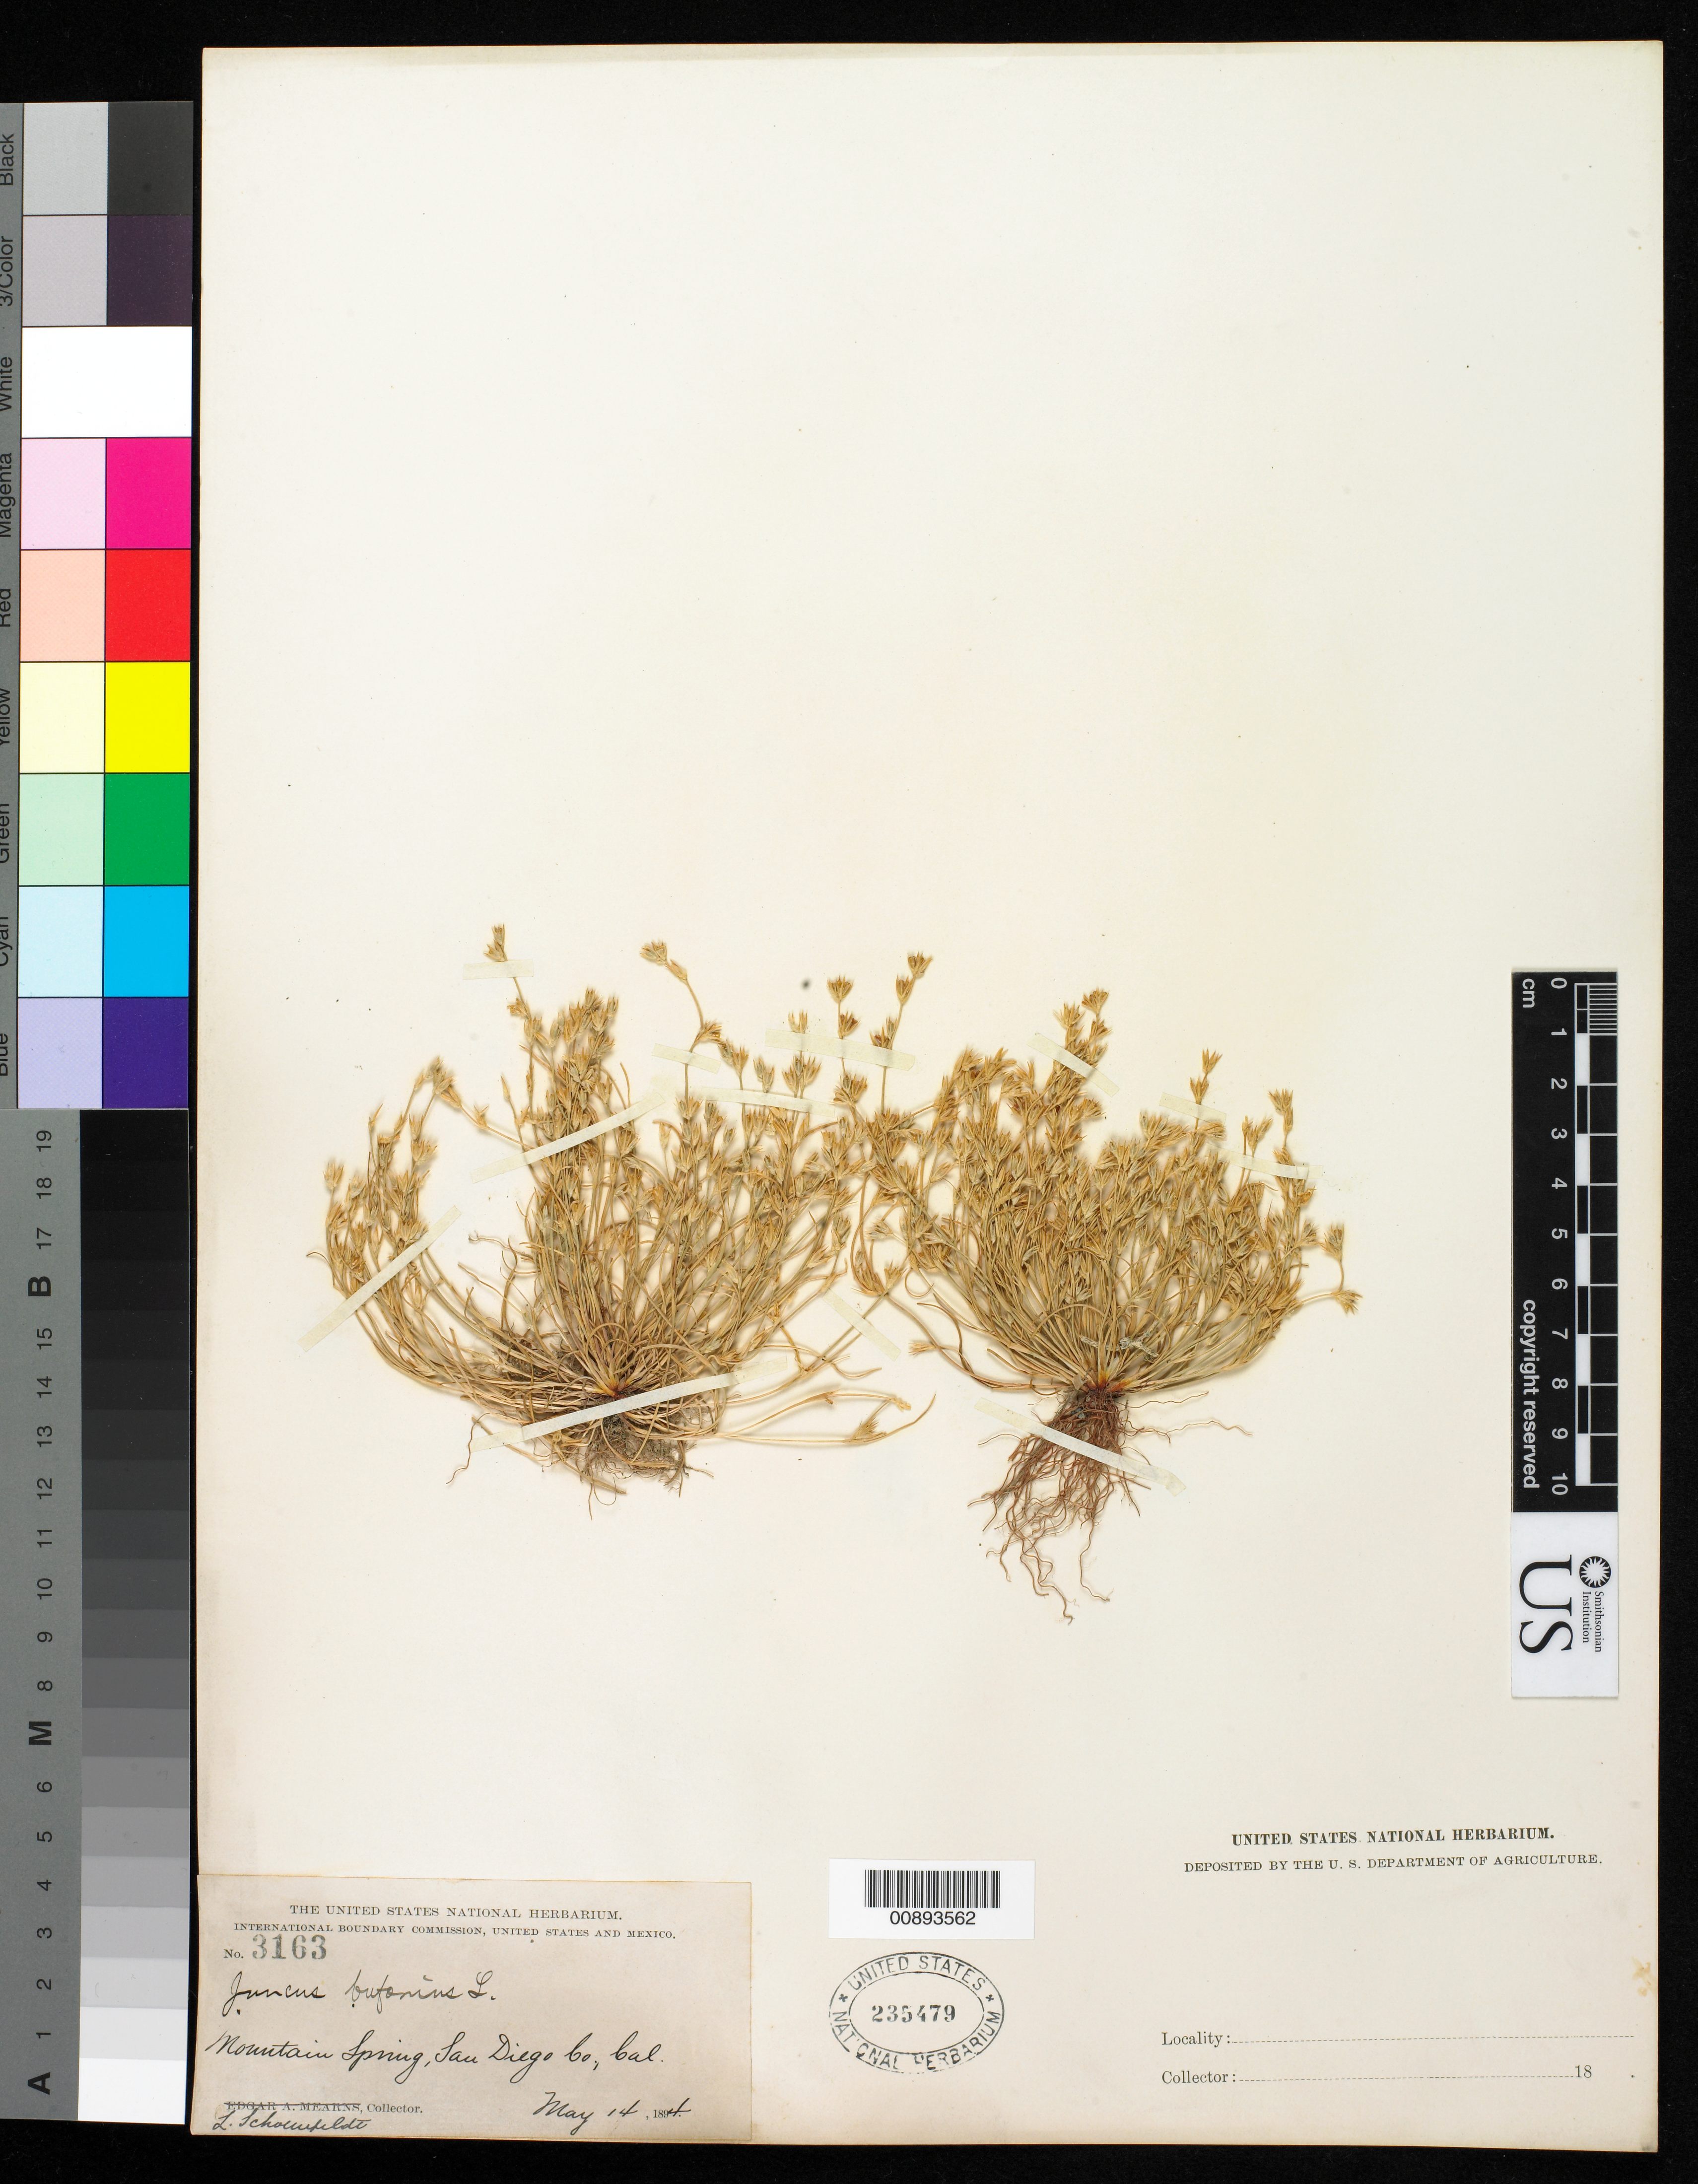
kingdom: Plantae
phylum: Tracheophyta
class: Liliopsida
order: Poales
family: Juncaceae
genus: Juncus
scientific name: Juncus bufonius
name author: L.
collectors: L. Schoenfeldt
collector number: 3163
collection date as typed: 14 May 1894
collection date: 1894-05-14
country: United States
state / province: California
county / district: San Diego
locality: Mountain Spring, San Diego County, California.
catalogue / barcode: US 235479